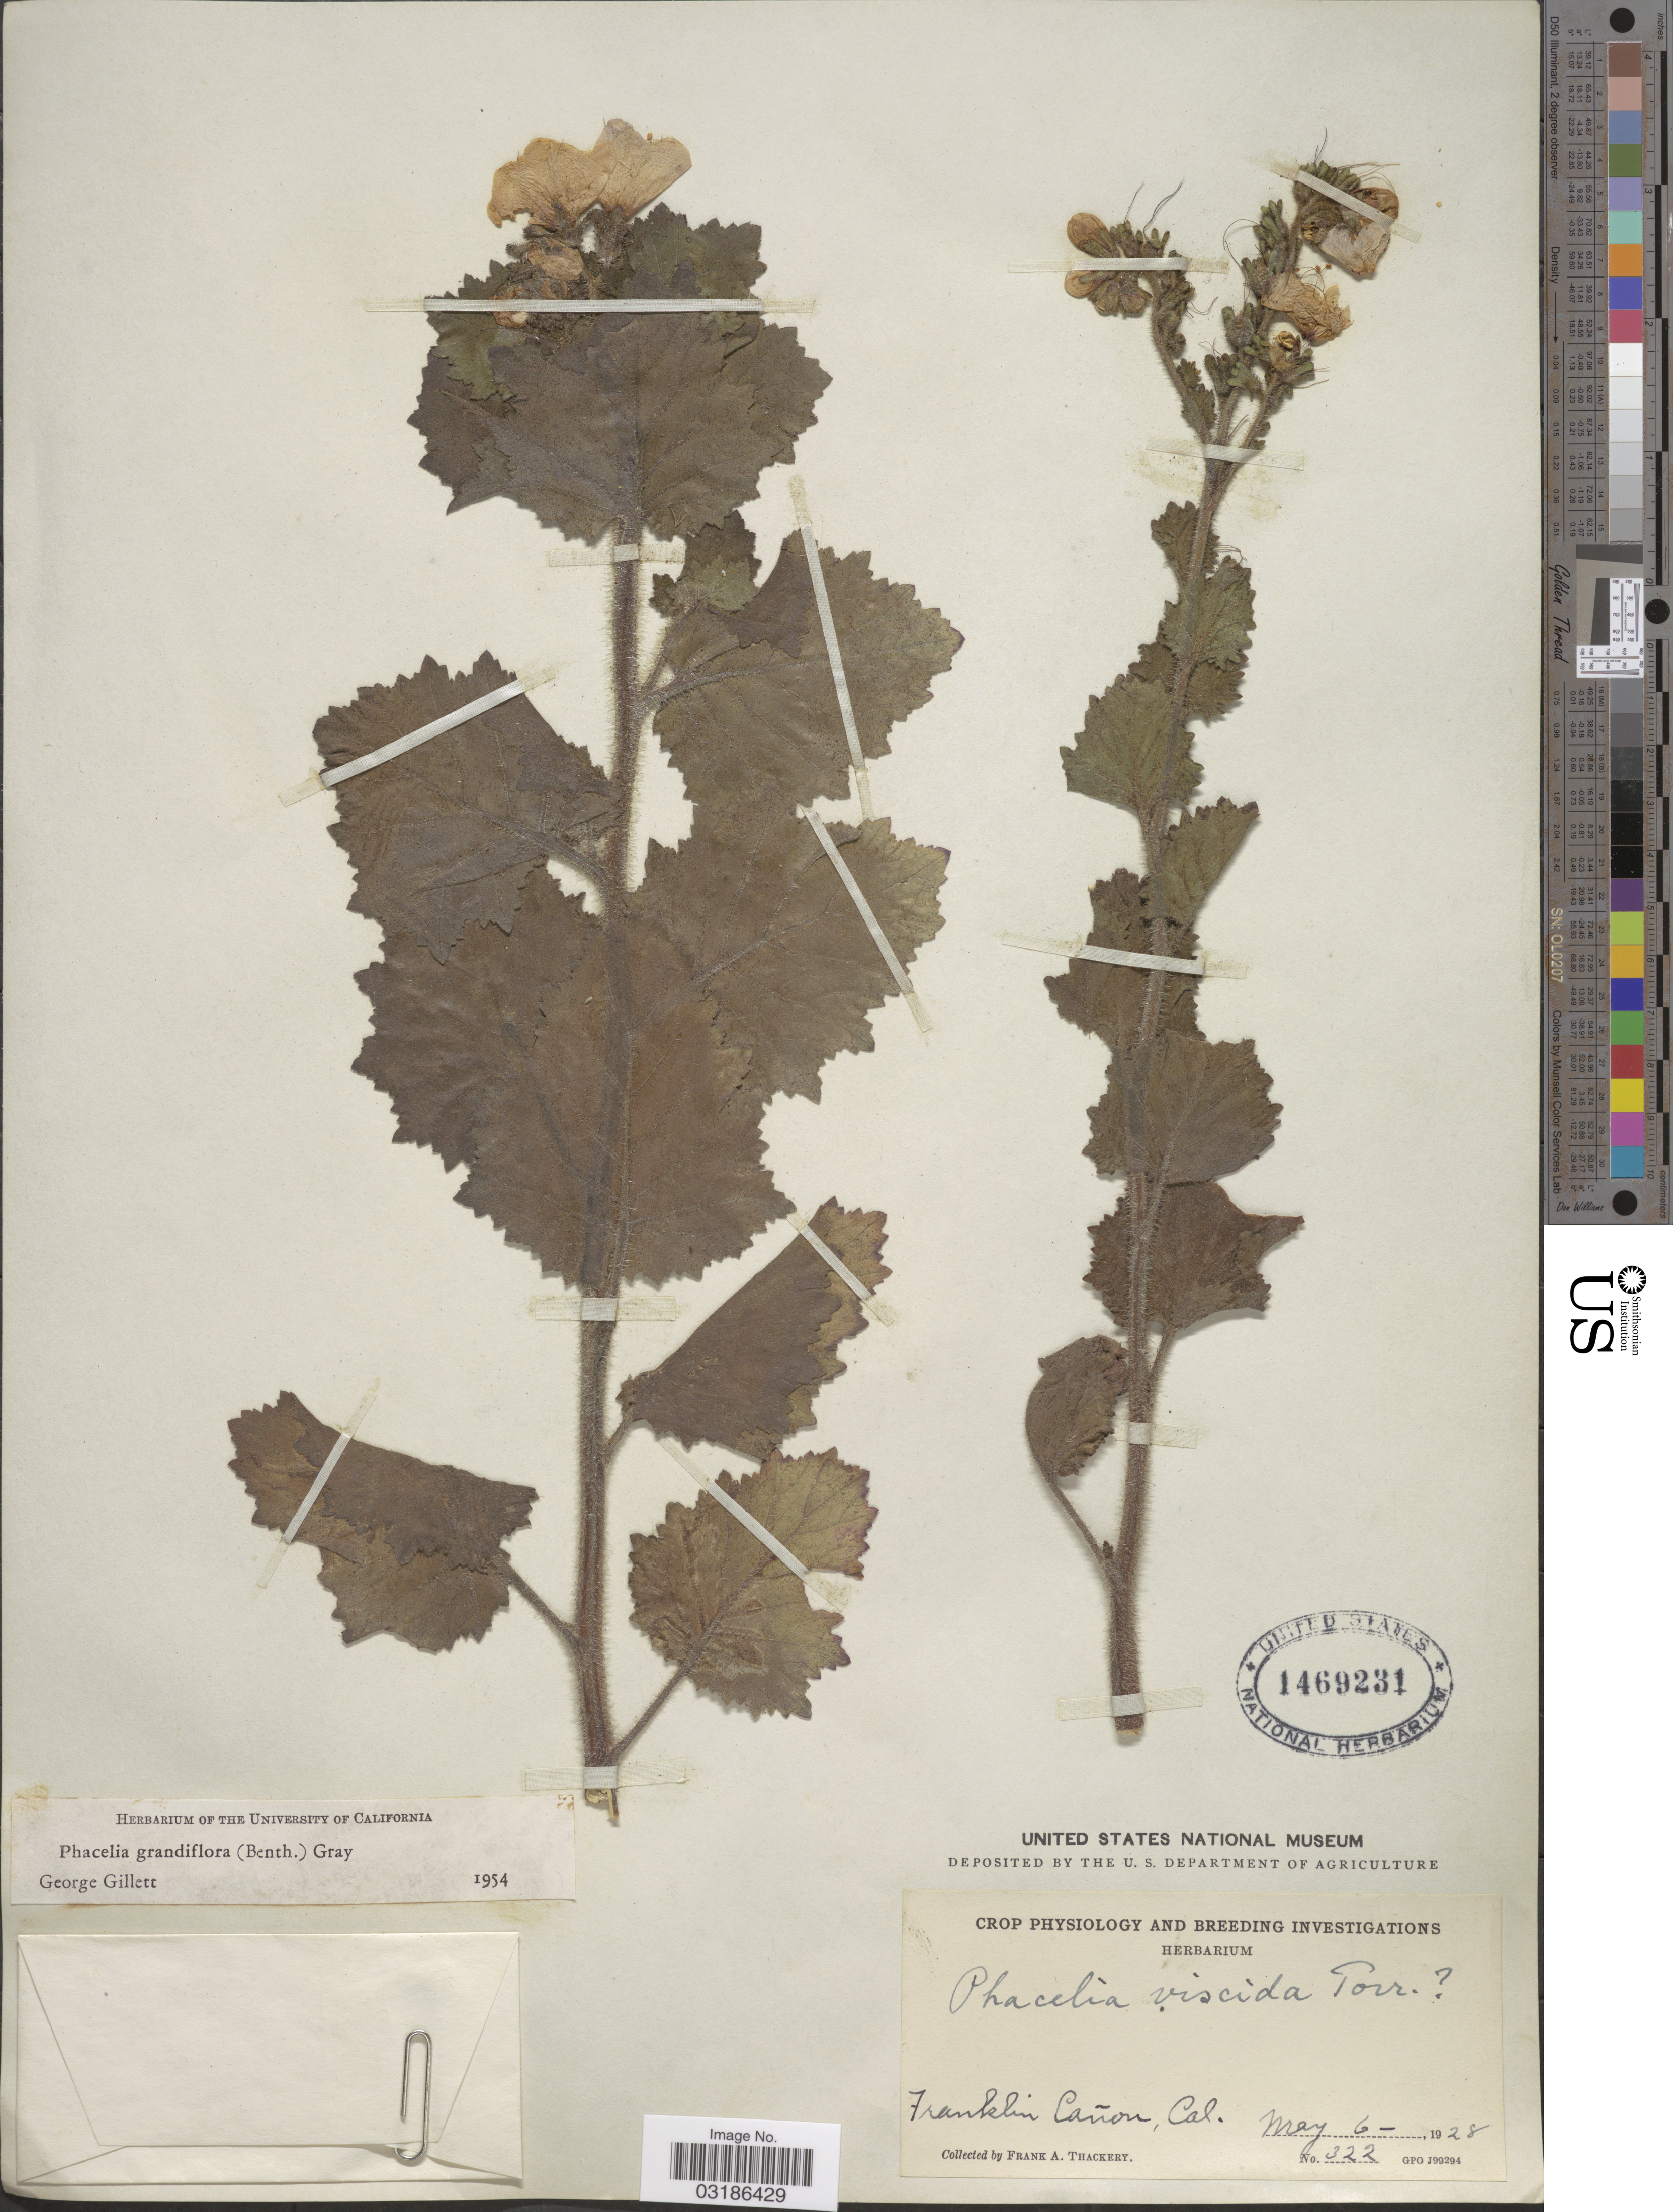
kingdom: Plantae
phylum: Tracheophyta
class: Magnoliopsida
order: Boraginales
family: Hydrophyllaceae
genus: Phacelia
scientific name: Phacelia grandiflora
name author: (Benth.) A. Gray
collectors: F. Thackery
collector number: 322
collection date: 1928-05-06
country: United States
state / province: California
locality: Franklin Cañon, Cal.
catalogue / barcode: US 1469231